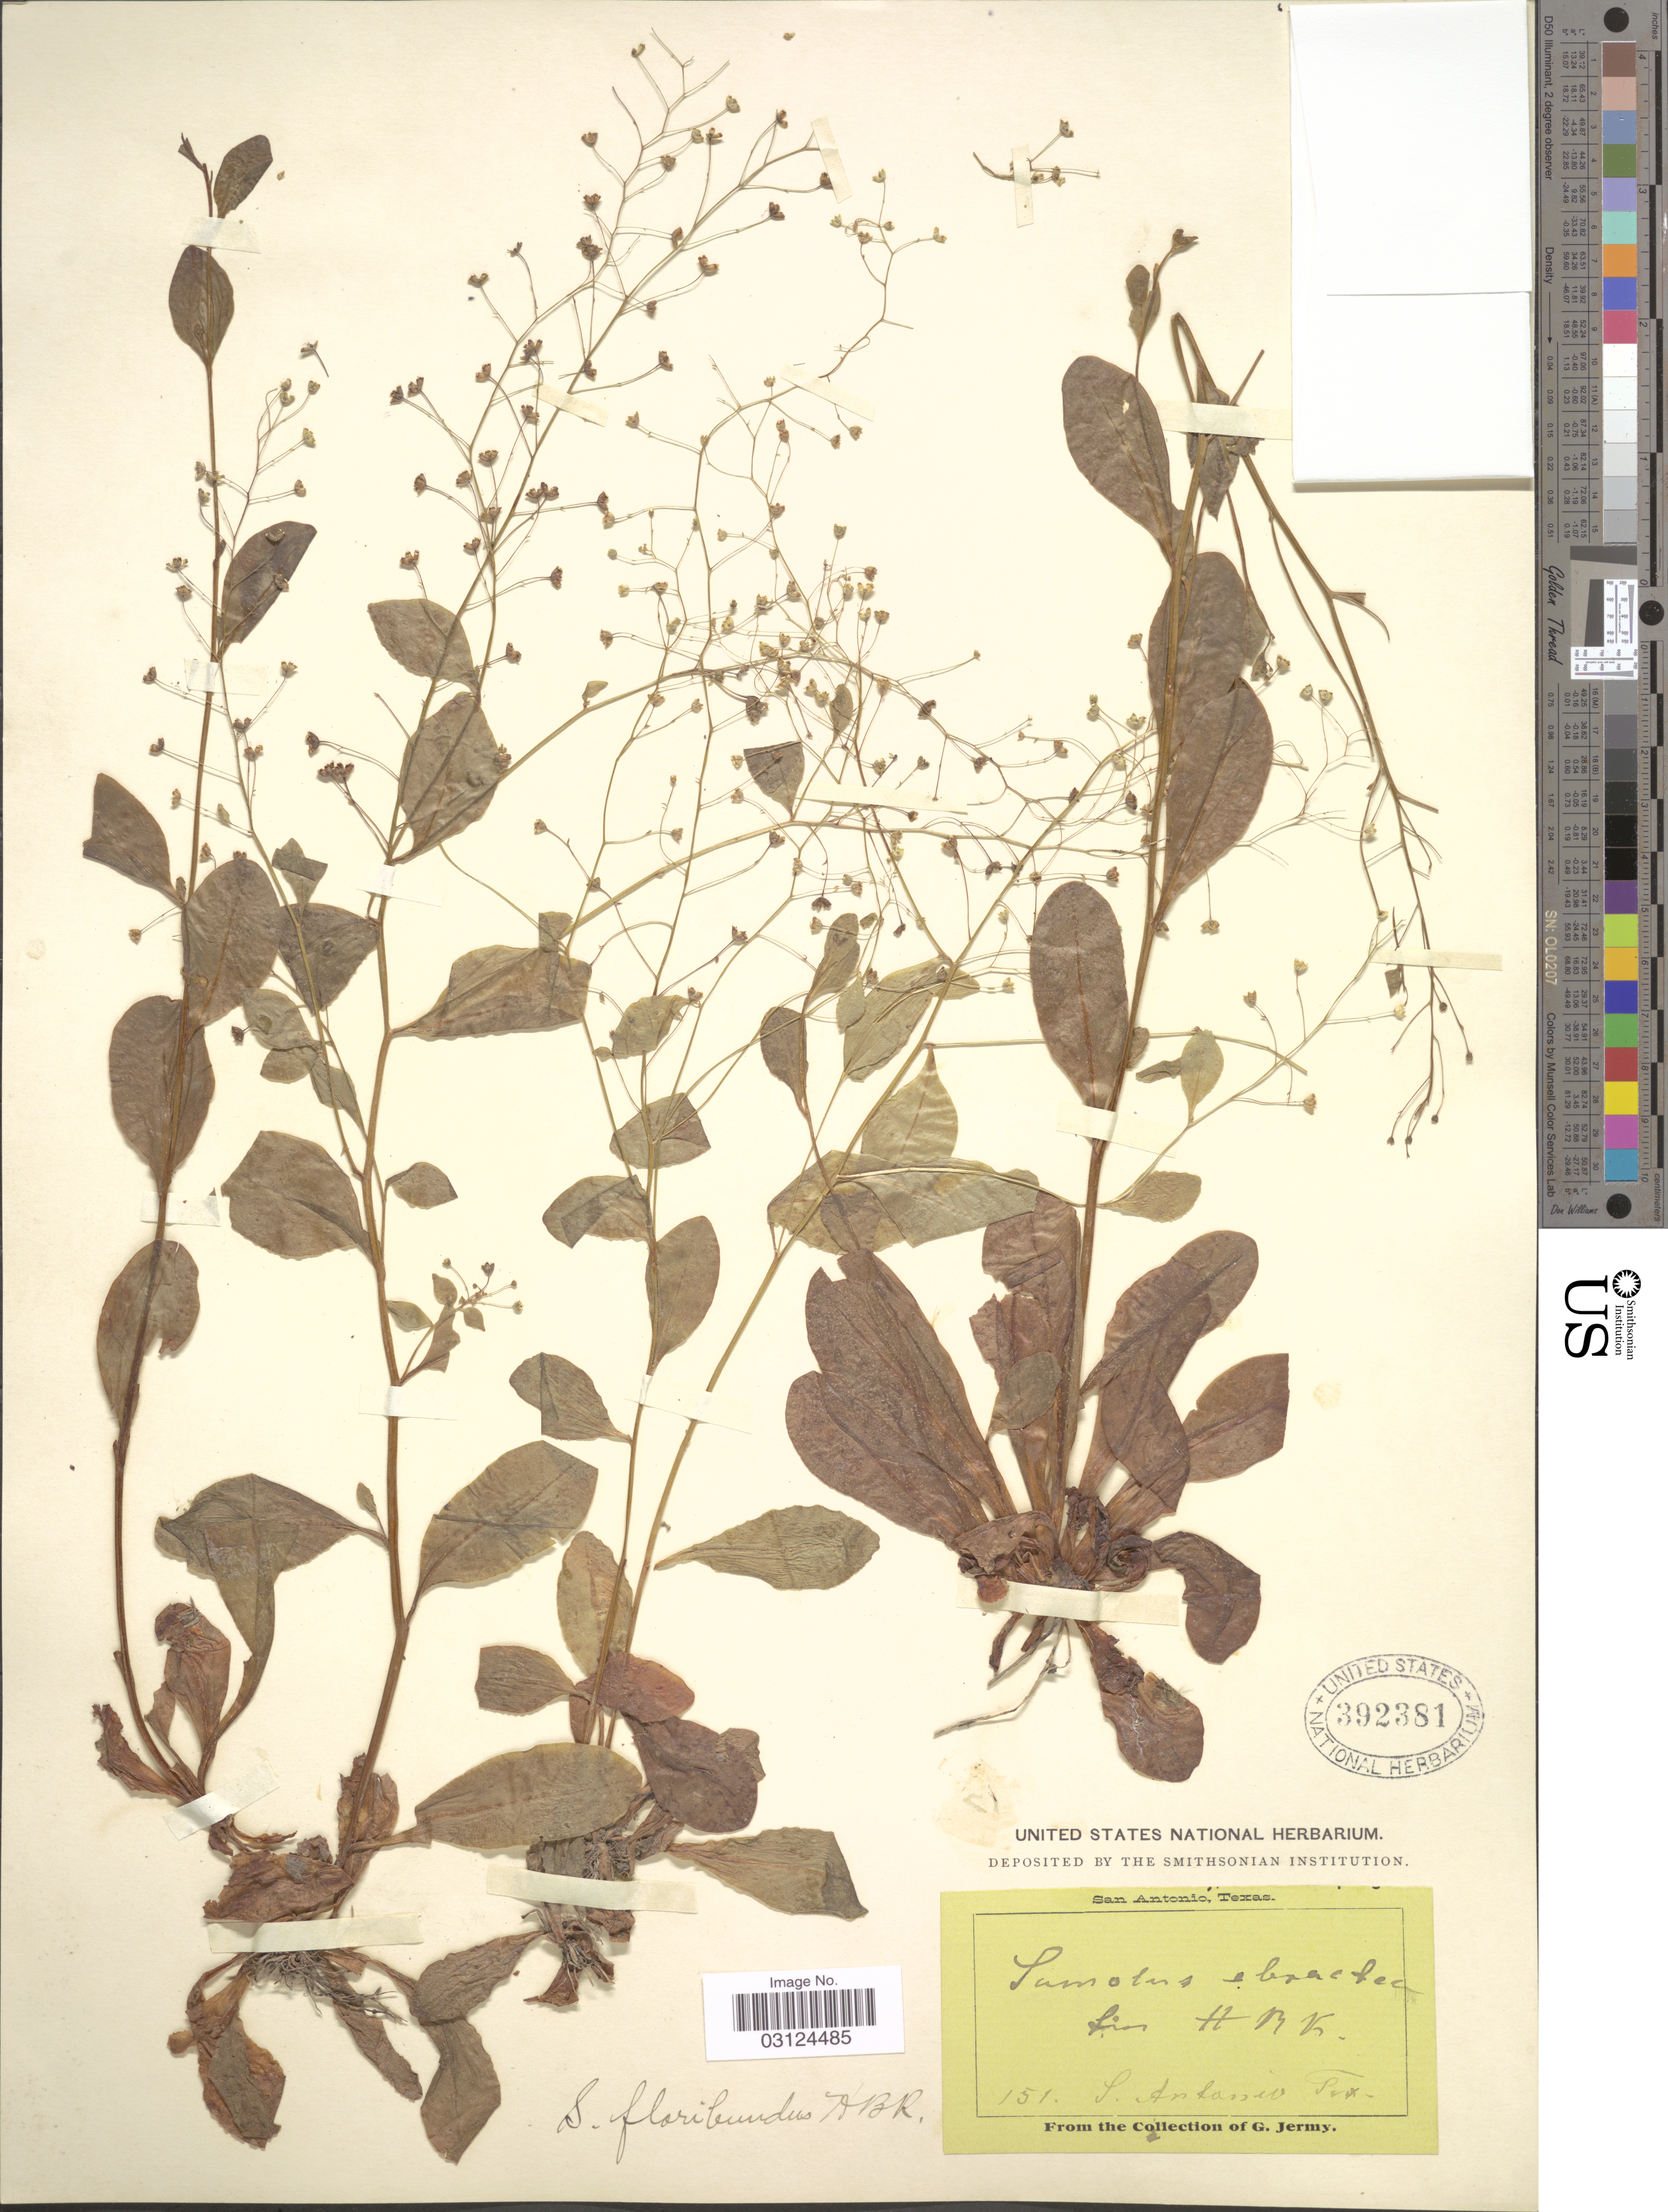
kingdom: Plantae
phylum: Tracheophyta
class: Magnoliopsida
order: Ericales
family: Primulaceae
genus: Samolus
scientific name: Samolus parviflorus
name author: Raf.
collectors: G. Jermy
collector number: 151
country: United States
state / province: Texas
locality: San Antonio, Texas.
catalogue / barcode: US 392381